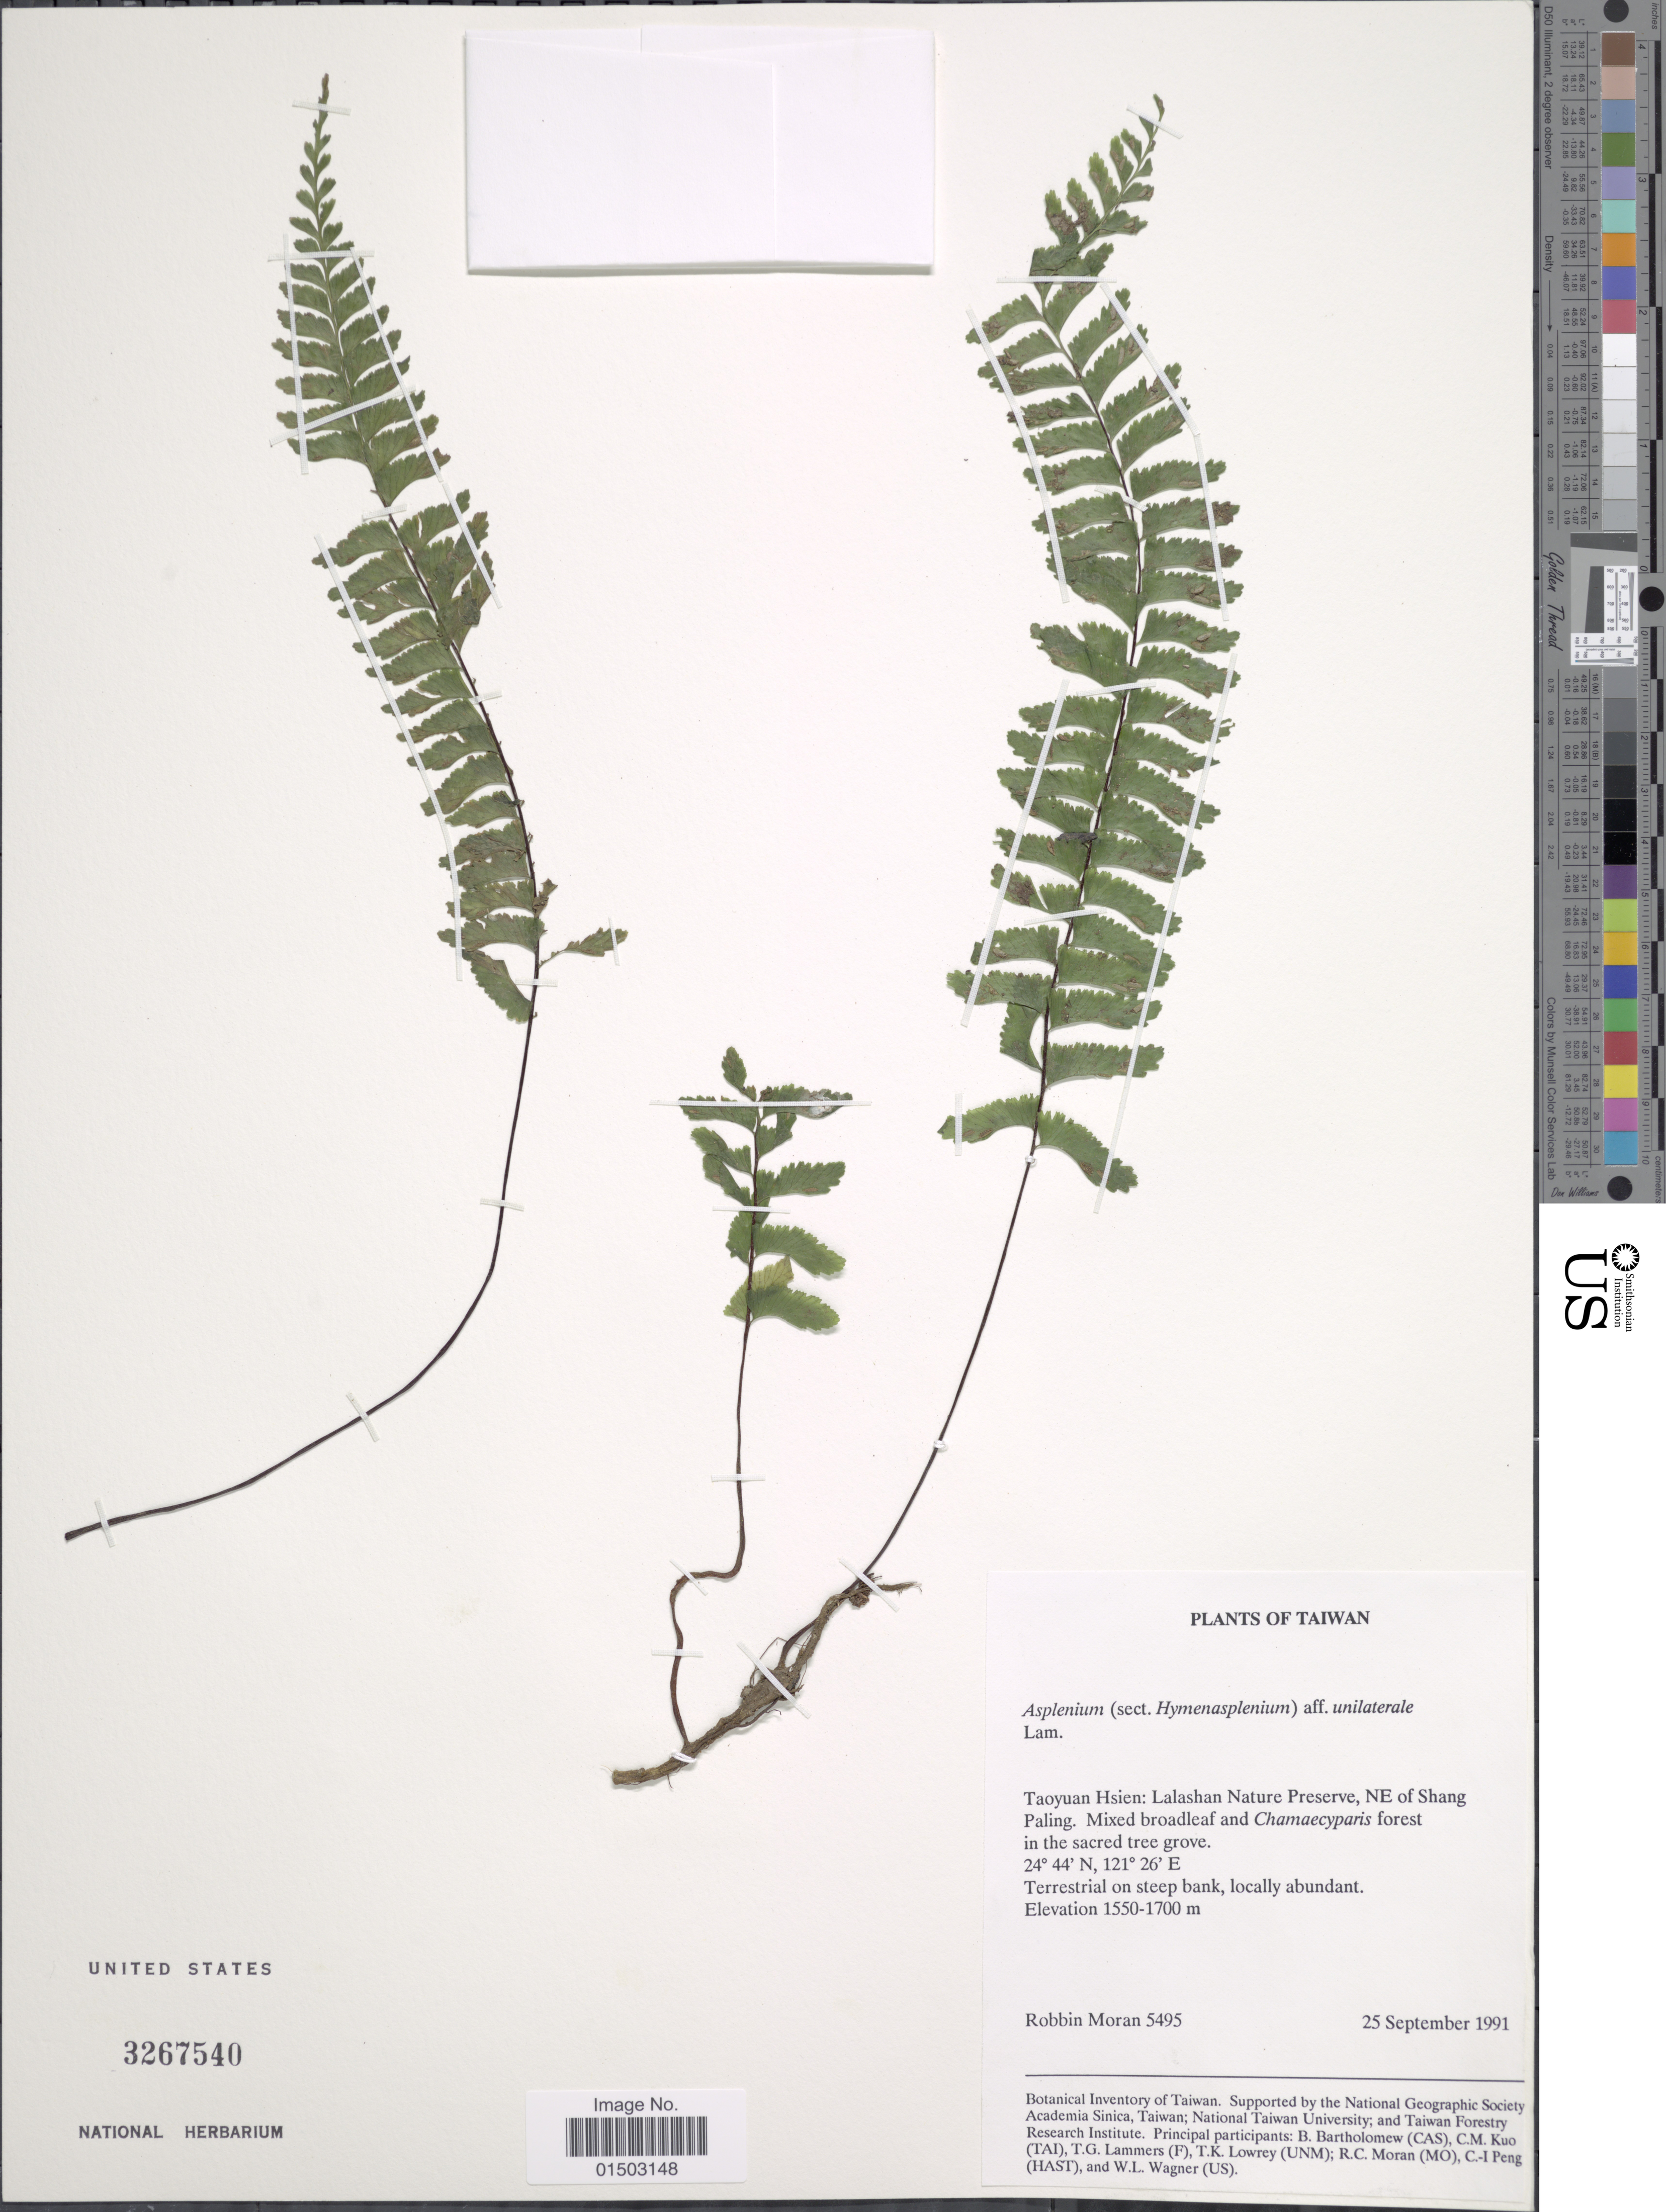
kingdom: Plantae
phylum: Tracheophyta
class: Polypodiopsida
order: Polypodiales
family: Aspleniaceae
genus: Hymenasplenium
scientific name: Hymenasplenium unilaterale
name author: (Lam.) Hayata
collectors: R. Moran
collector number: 5495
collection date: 1991-09-25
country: Taiwan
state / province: Taoyuan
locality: Taoyuan Hsien: Lalashan Nature Preserve, NE of Shang Paling .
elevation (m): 1550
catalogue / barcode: US 3267540